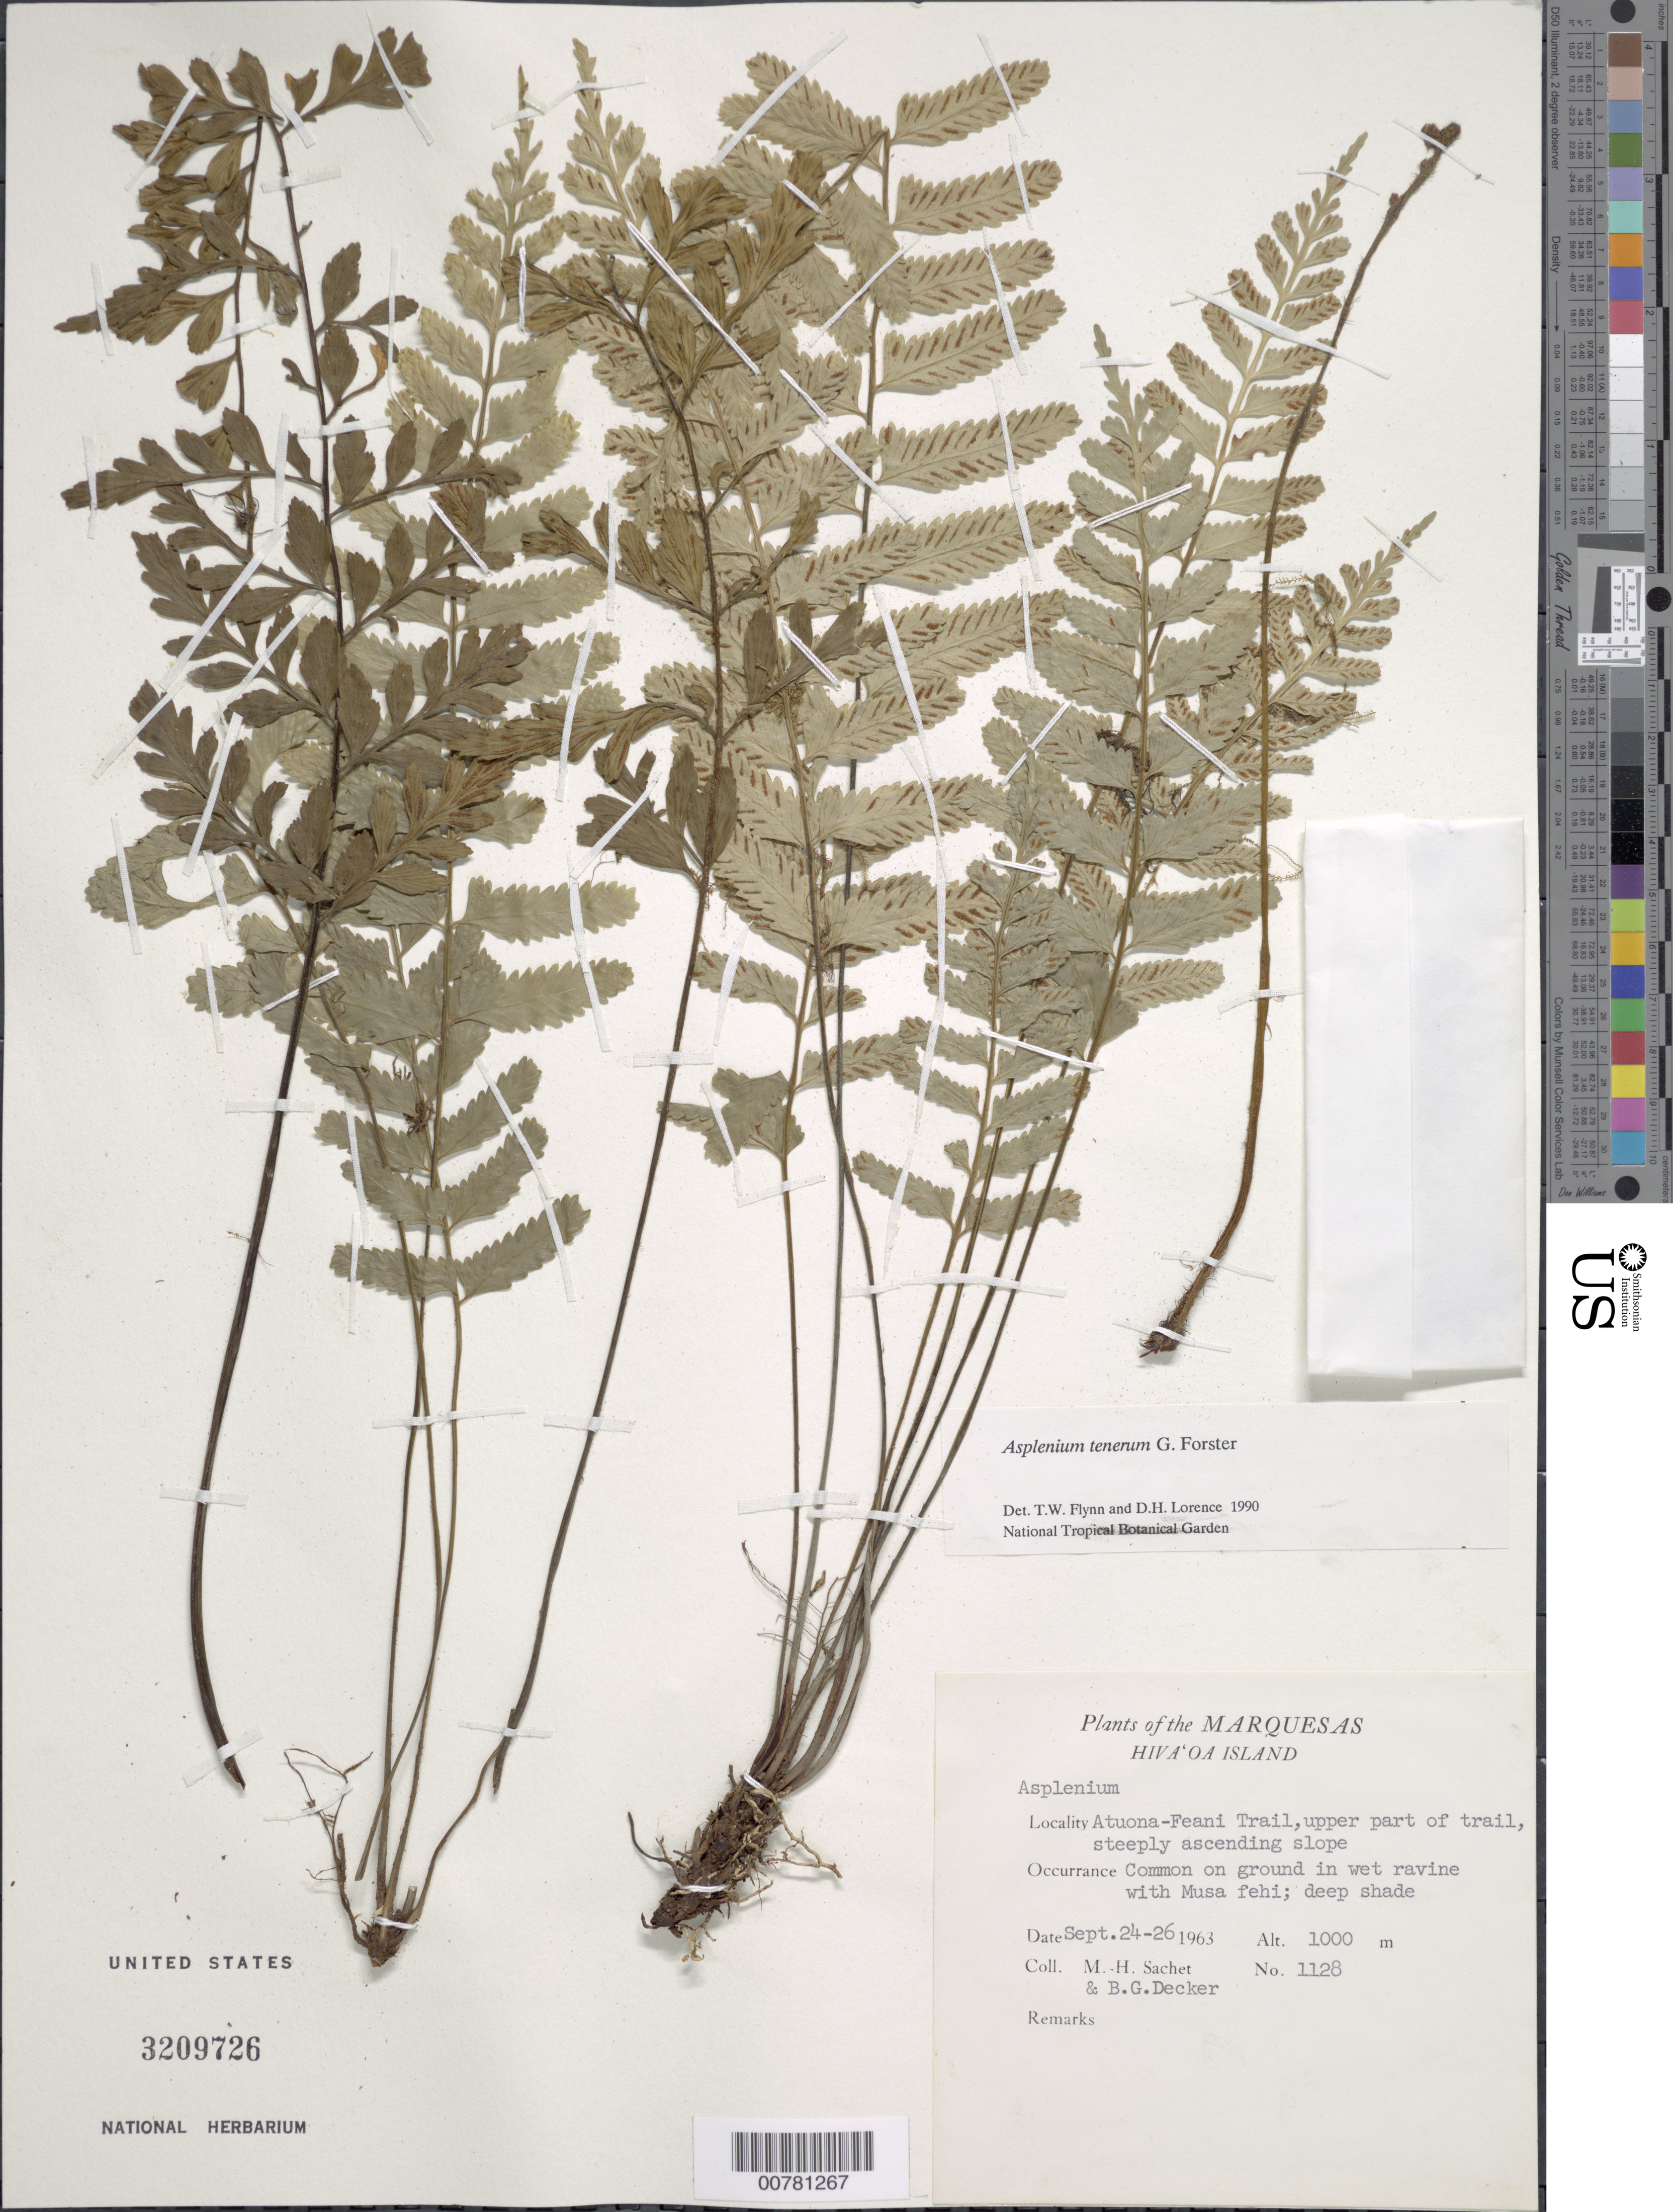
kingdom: Plantae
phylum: Tracheophyta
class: Polypodiopsida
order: Polypodiales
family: Aspleniaceae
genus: Asplenium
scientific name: Asplenium tenerum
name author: G. Forst.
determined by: Lorence, David H., (PTBG), National Tropical Botanical Garden (UNITED STATES)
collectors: M.-H. Sachet & B. G. Decker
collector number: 1128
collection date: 1963-09-24/1963-09-26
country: French Polynesia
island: Hiva Oa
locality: Atuona-Feani Trail, upper part of trail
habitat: Steeply ascending slope; on ground in wet ravine; deep shade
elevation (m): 1000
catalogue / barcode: US 3209726